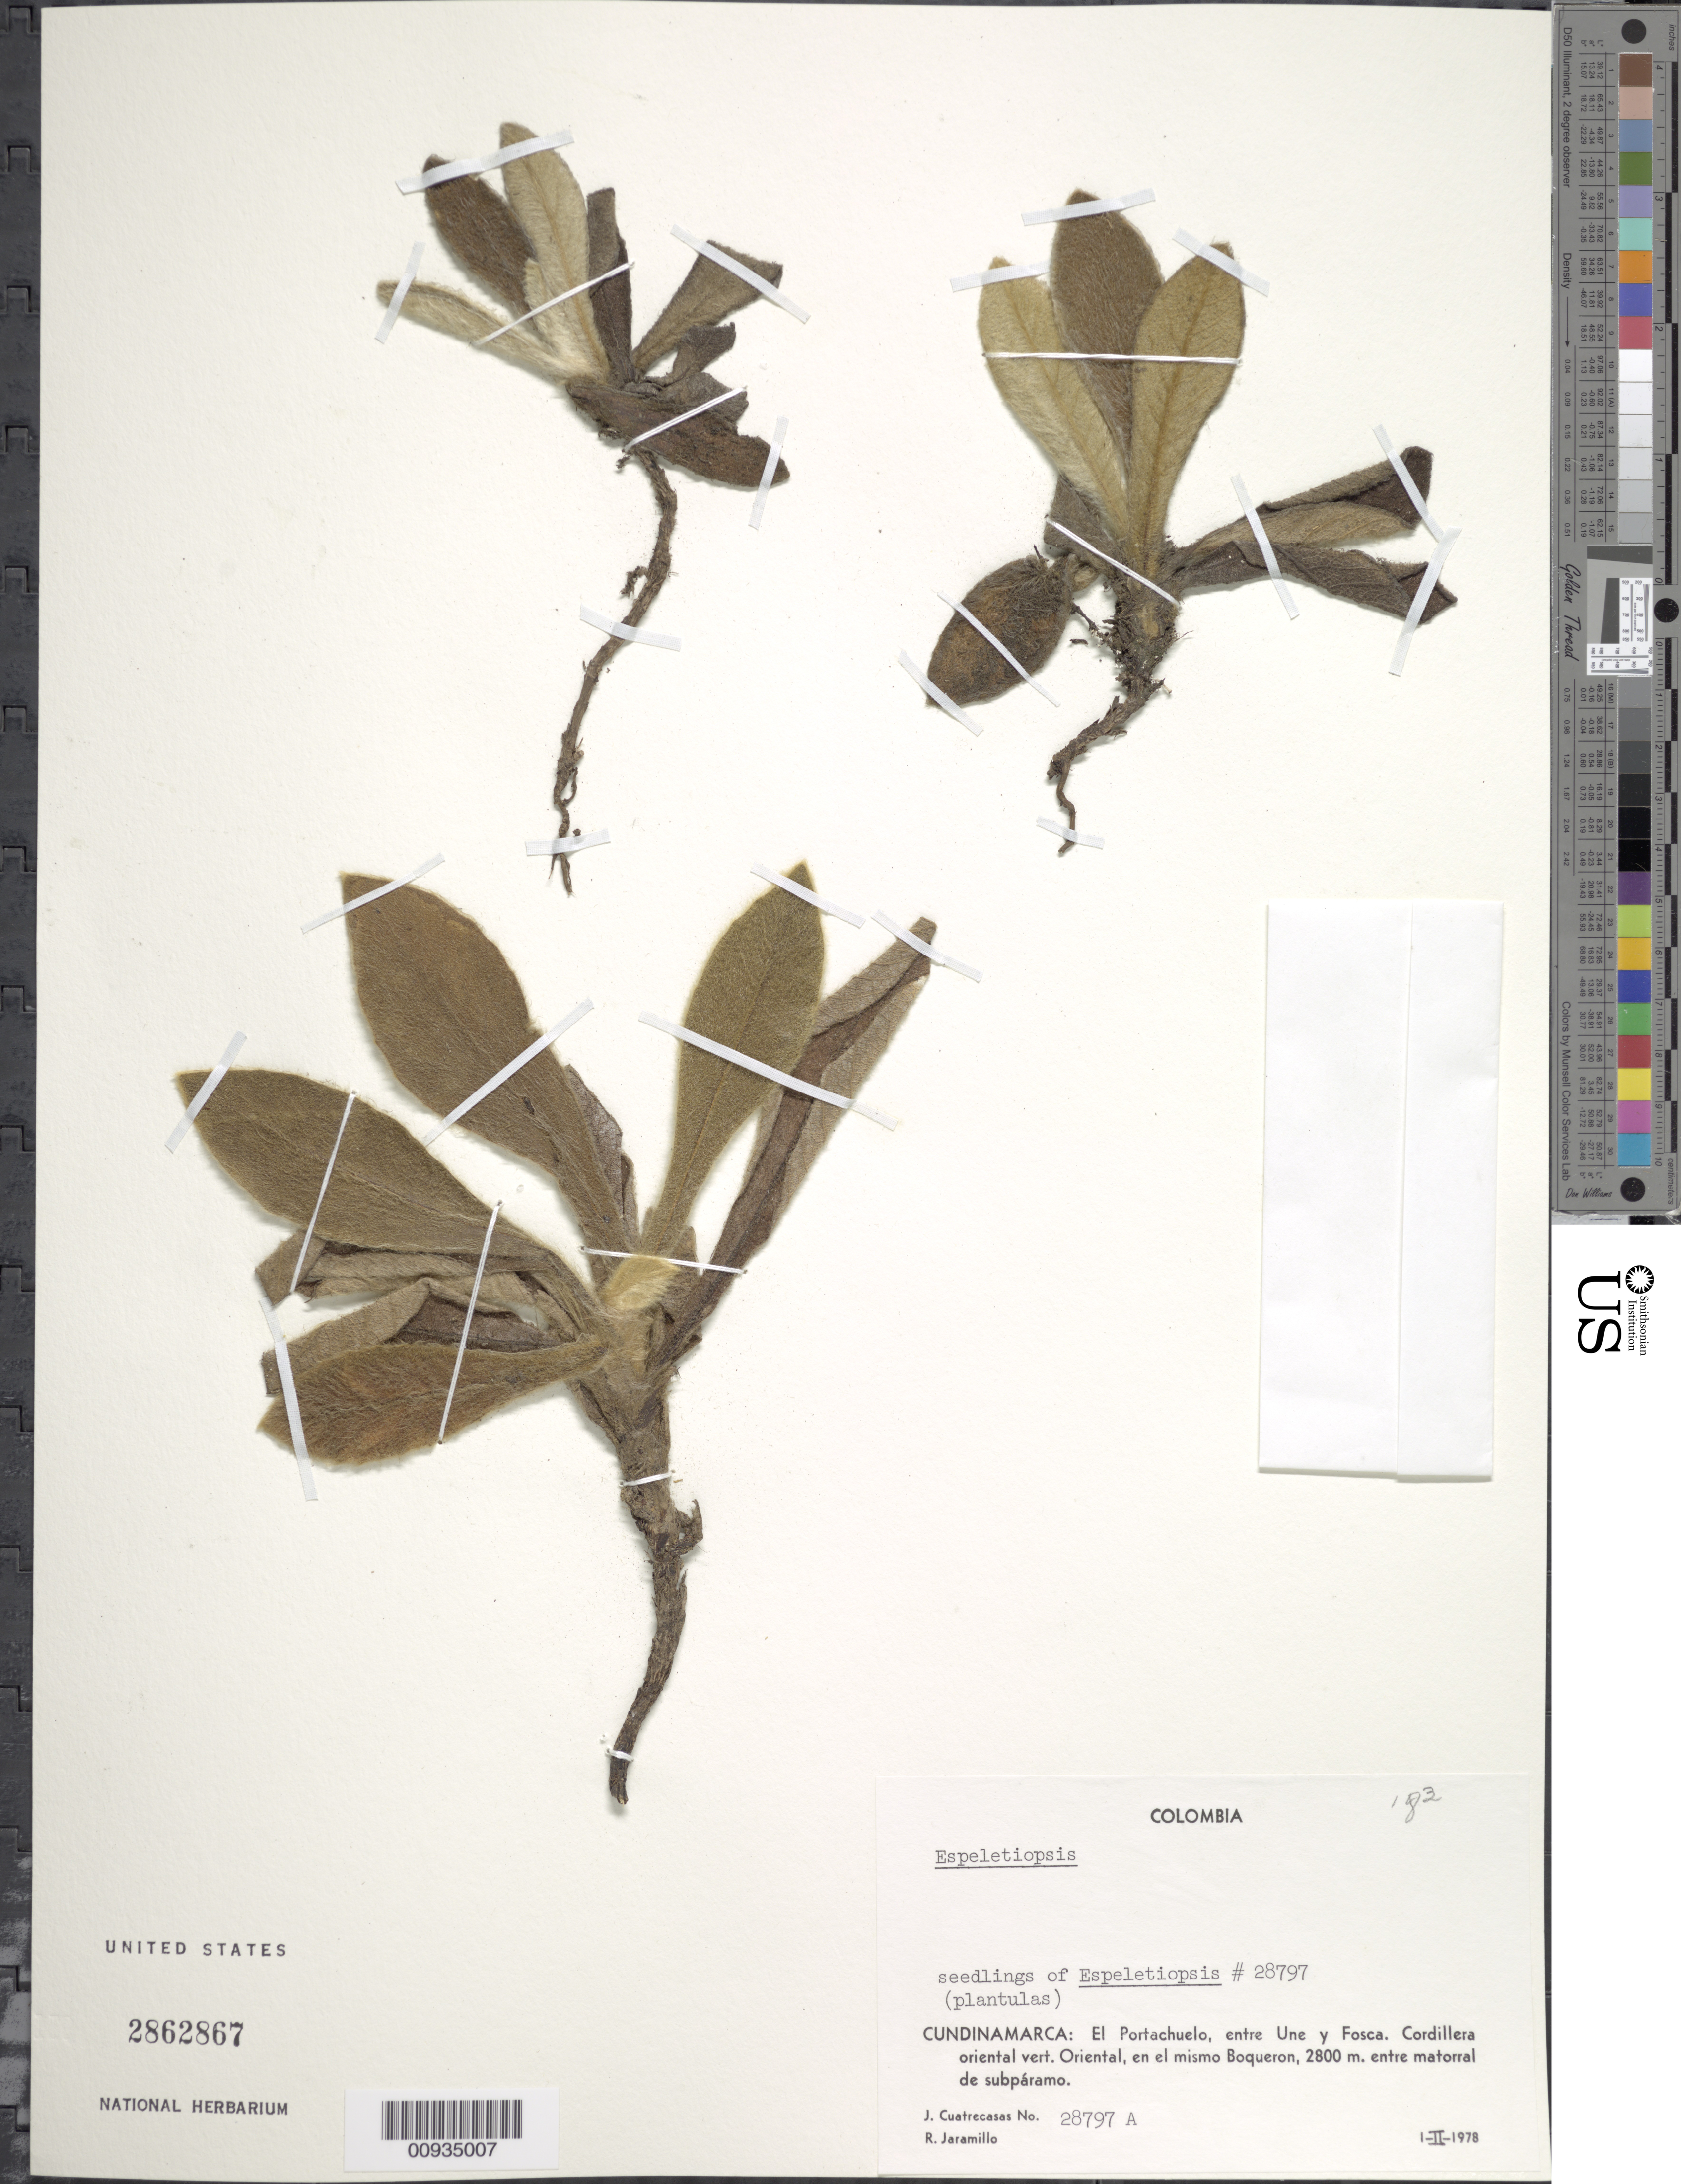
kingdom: Plantae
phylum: Tracheophyta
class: Magnoliopsida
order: Asterales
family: Asteraceae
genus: Espeletiopsis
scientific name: Espeletiopsis sp.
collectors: J. Cuatrecasas & R. Jaramillo M.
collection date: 1978-02-01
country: Colombia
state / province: Cundinamarca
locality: El Portachuelo, entre Une y Fosca. Cordillera oriental vert. Oriental, en el mismo Boquerón.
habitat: Entre matorral de subpáramo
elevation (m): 2800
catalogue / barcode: US 2862867